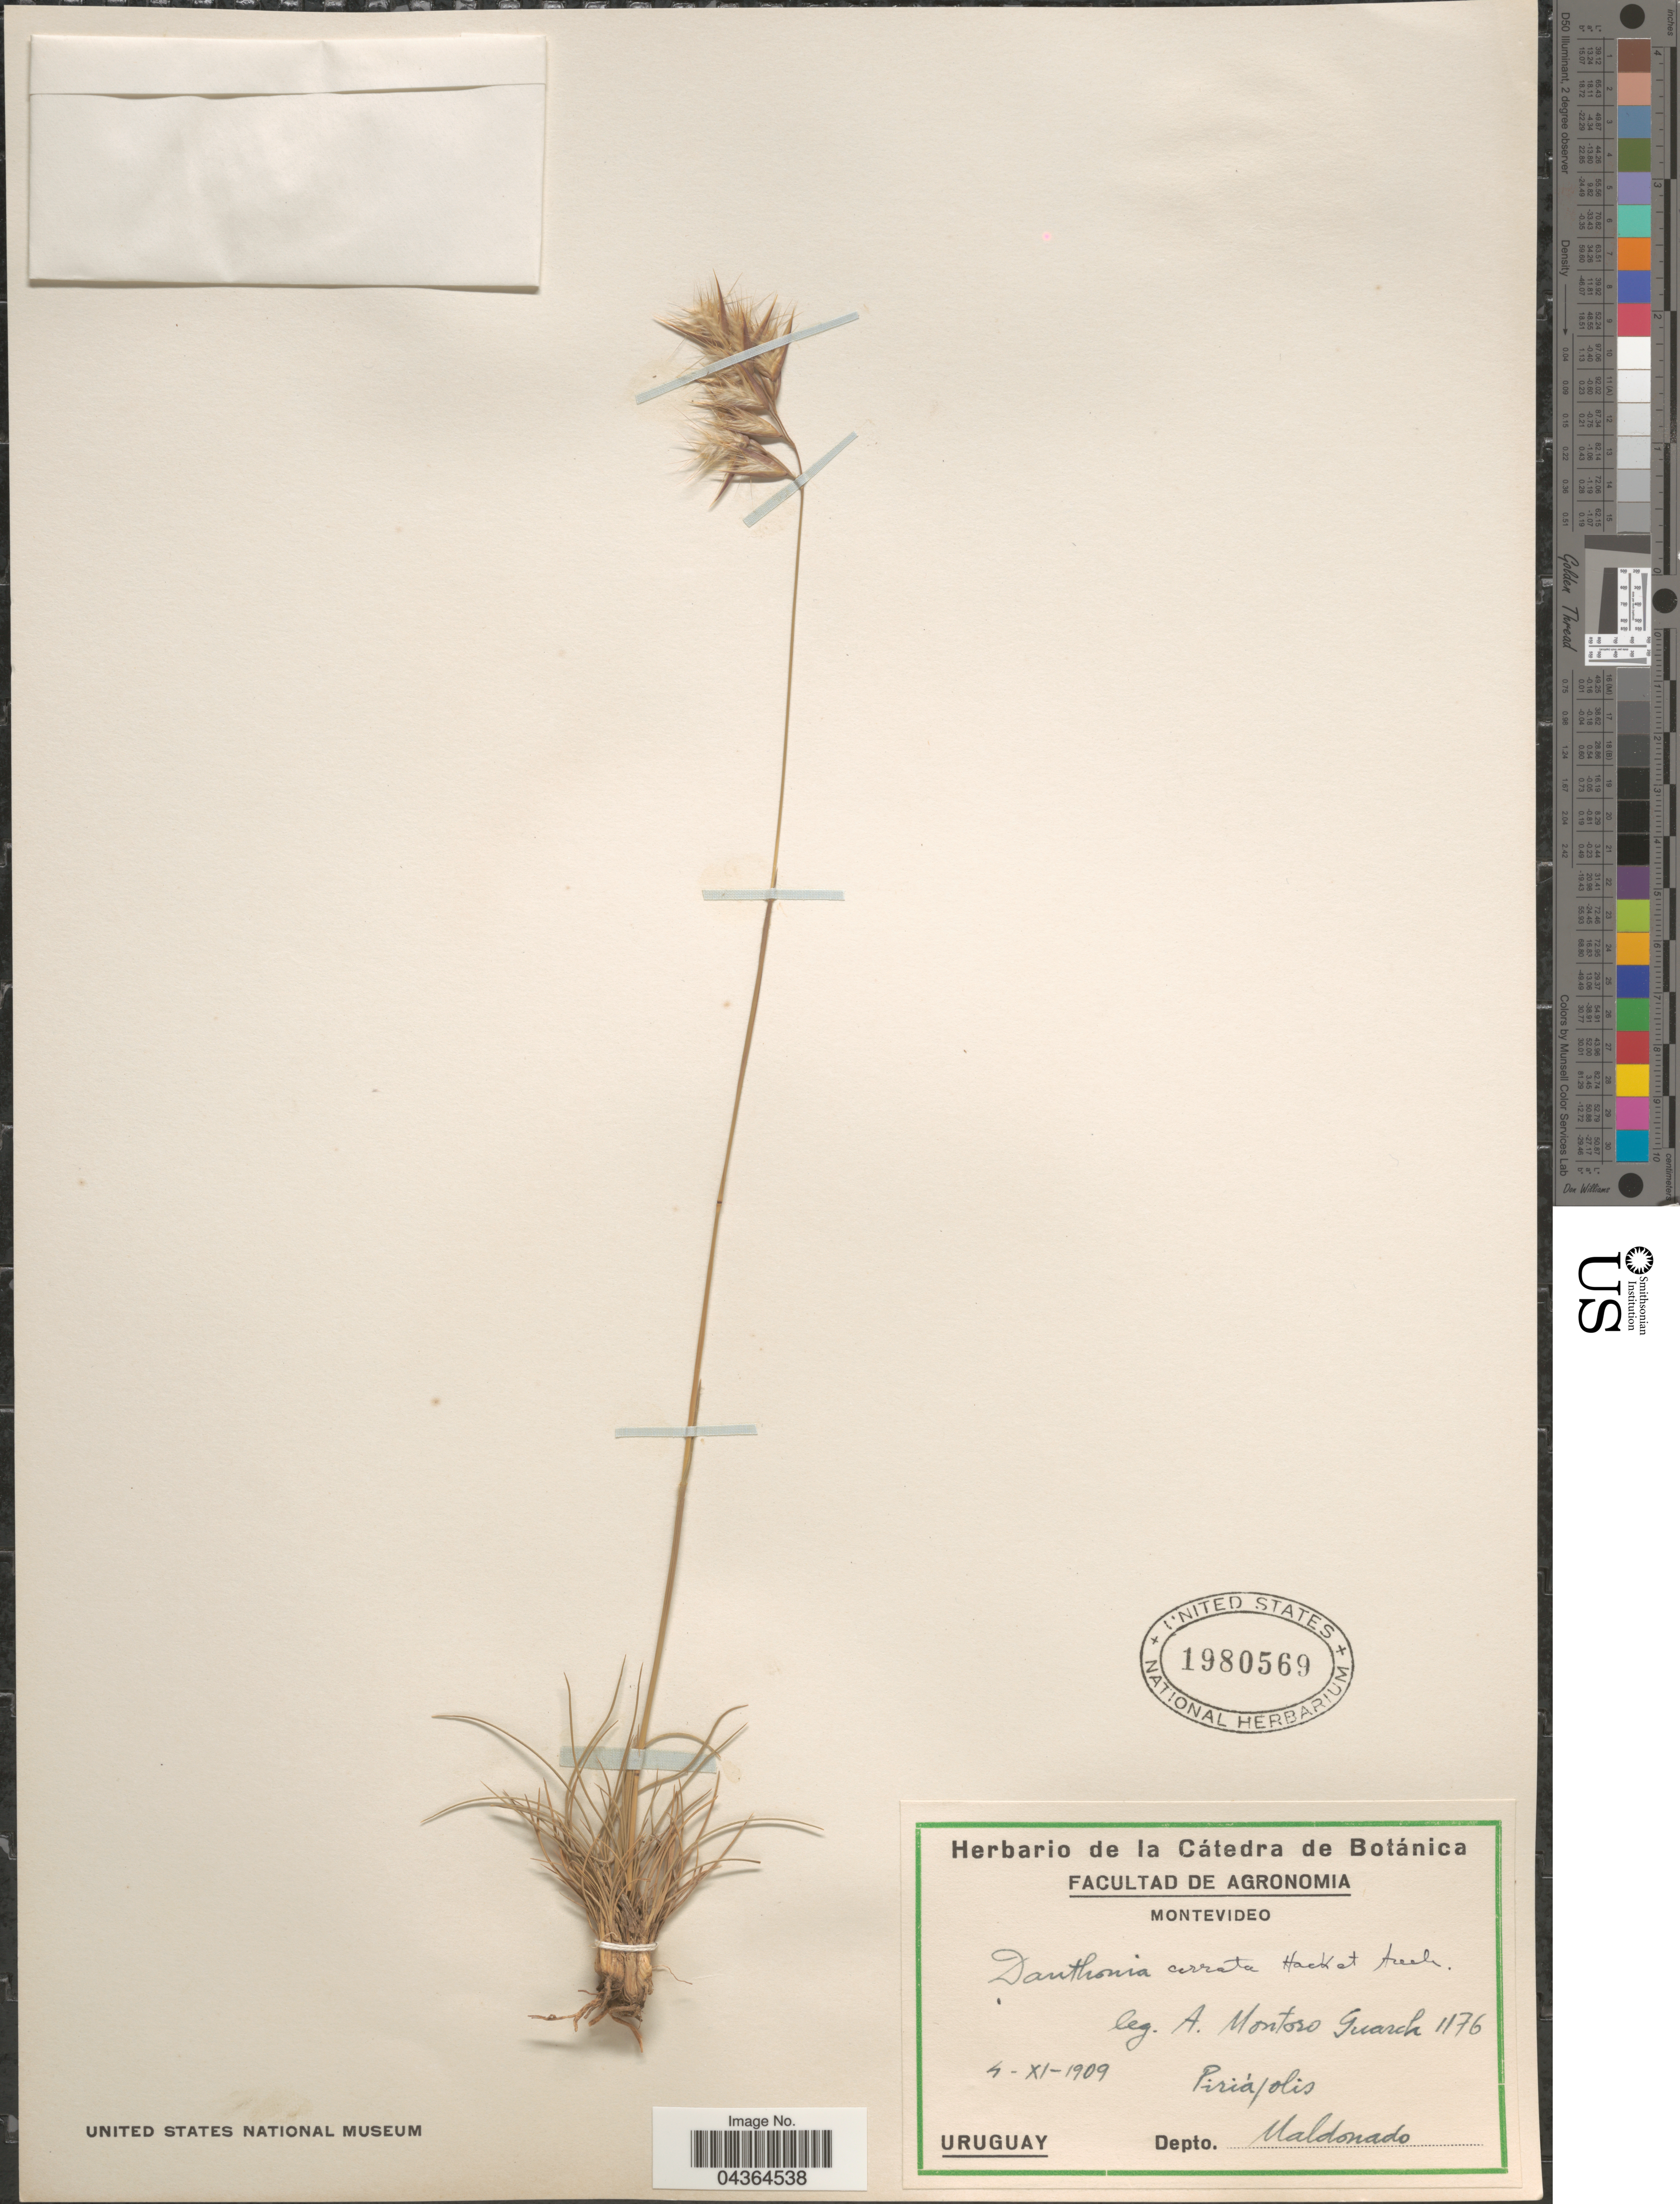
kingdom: Plantae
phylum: Tracheophyta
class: Liliopsida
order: Poales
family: Poaceae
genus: Danthonia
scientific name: Danthonia cirrata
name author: Hack. & Arechav.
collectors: A. Guarch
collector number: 1176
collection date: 1909-11-04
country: Uruguay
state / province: Maldonado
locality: Piriápolis Depto. Maldonado.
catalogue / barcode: US 1980569